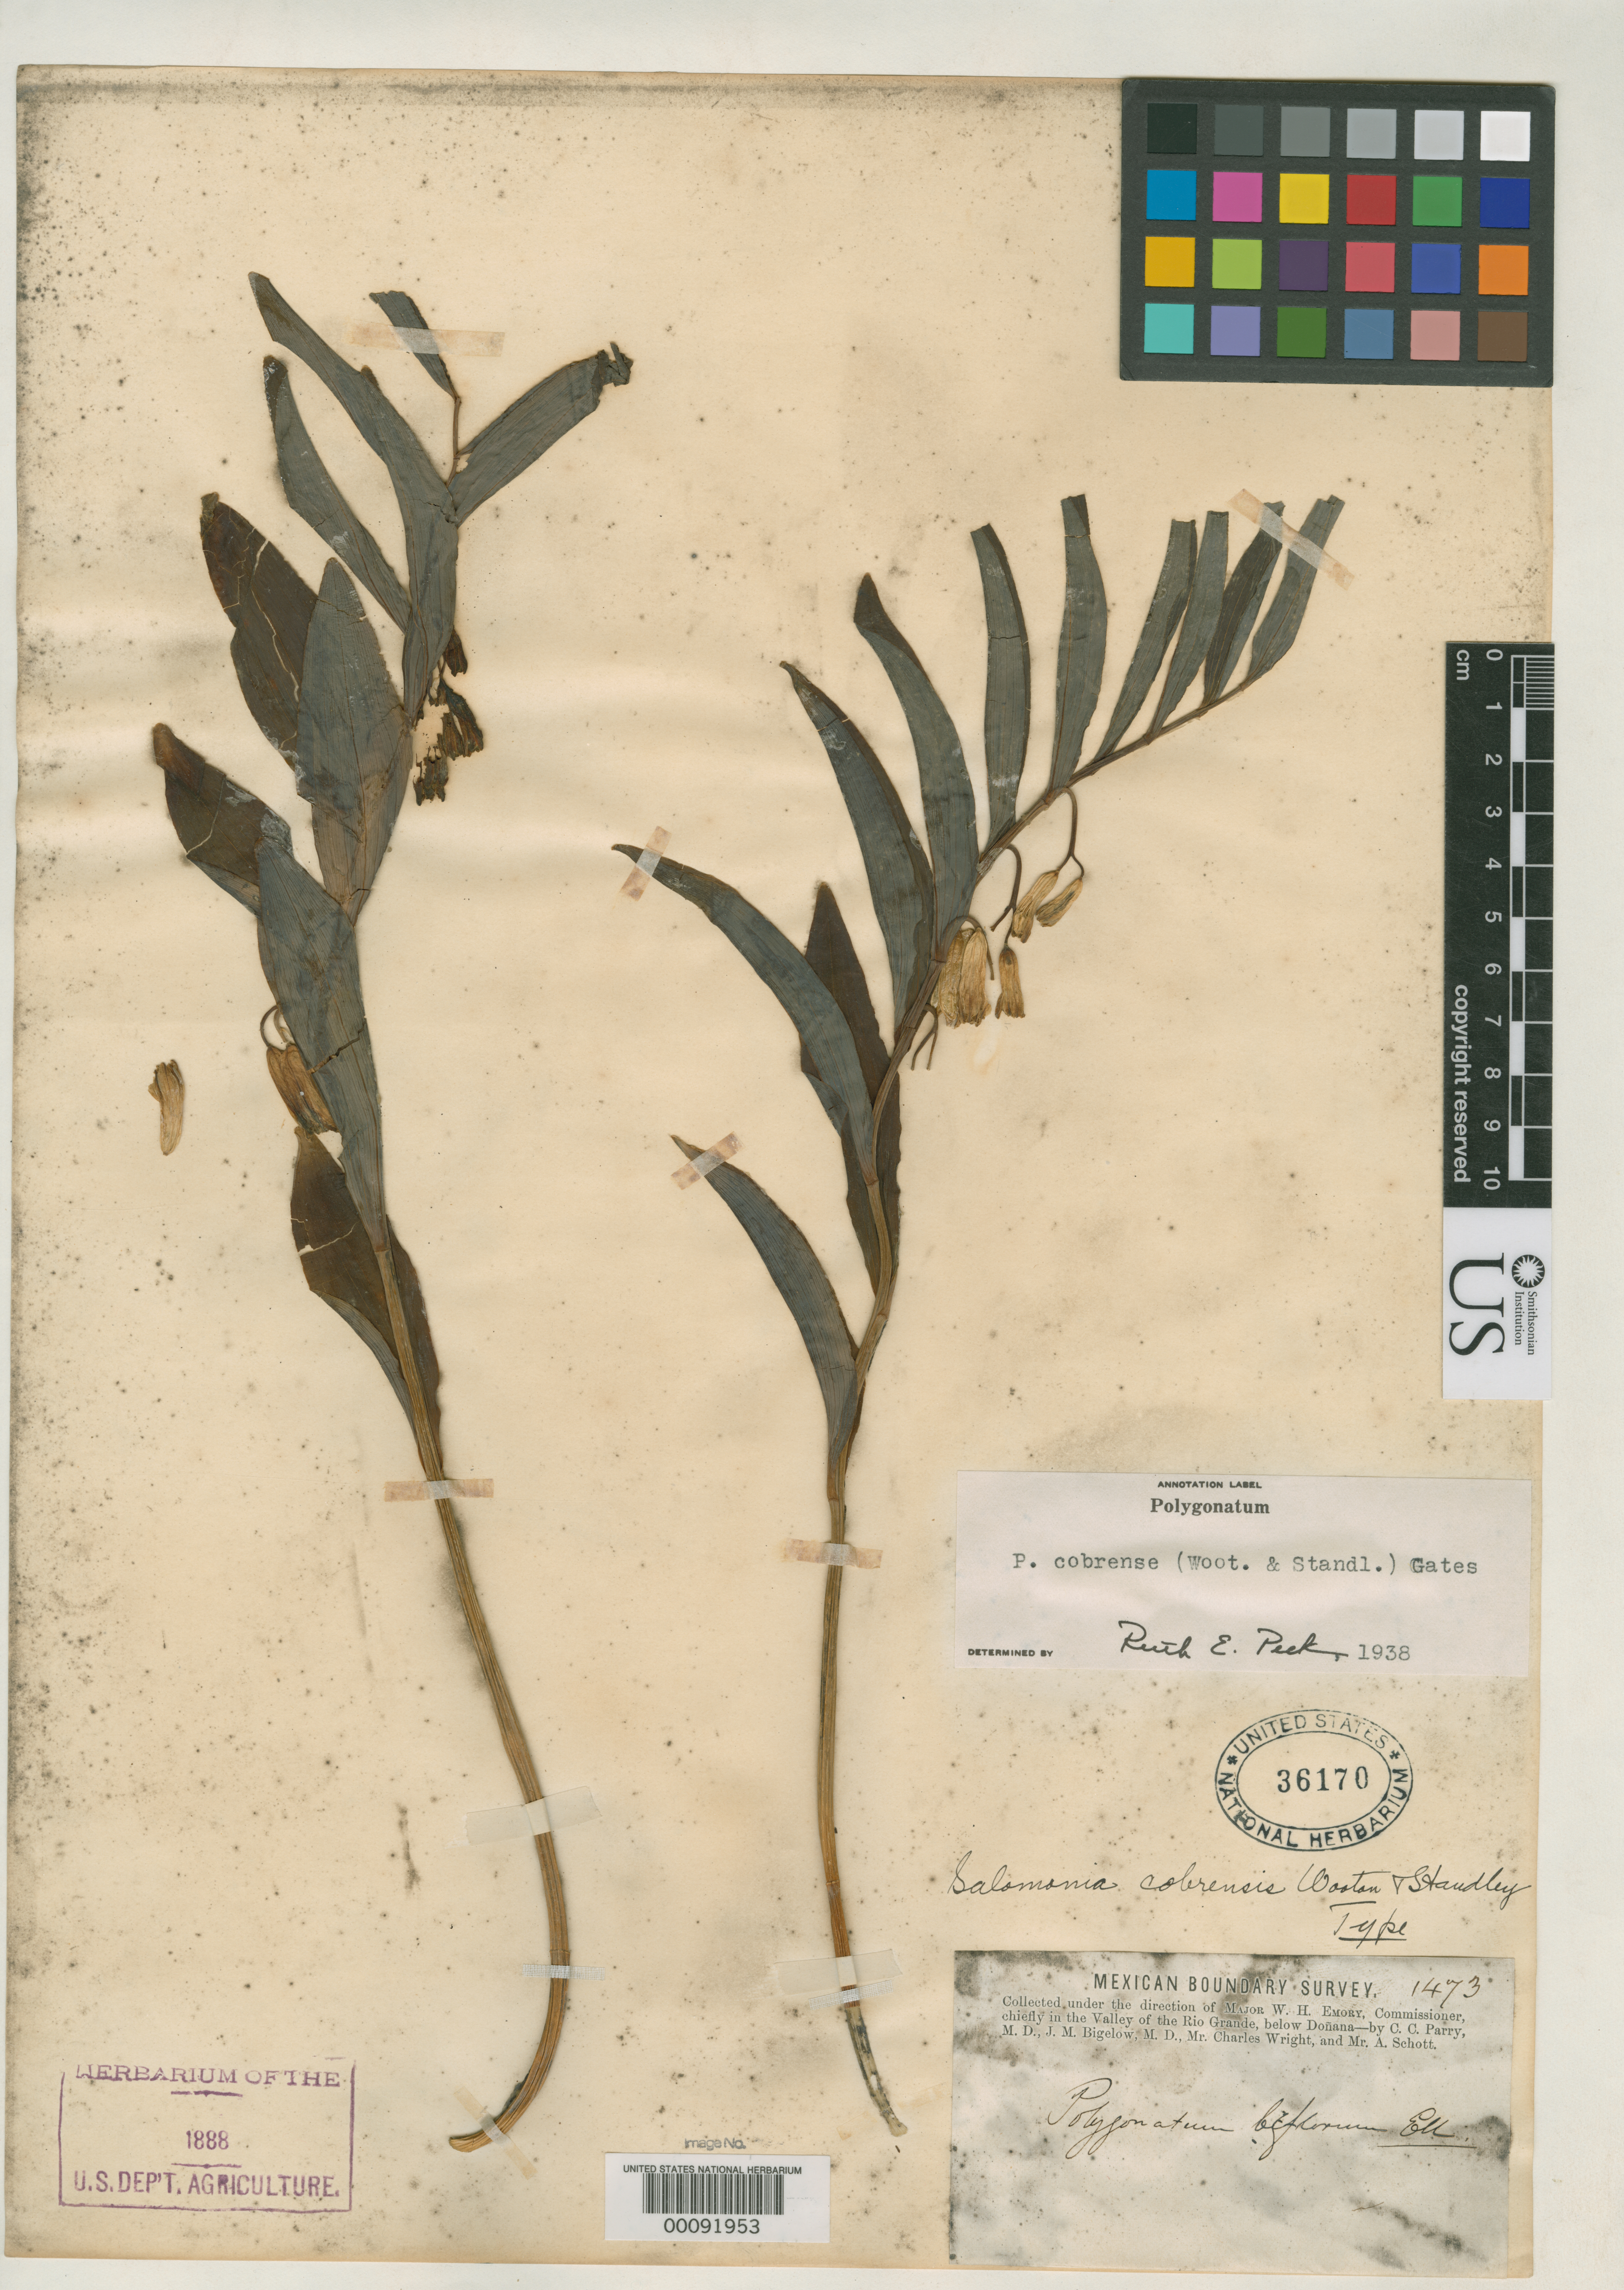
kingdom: Plantae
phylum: Tracheophyta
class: Liliopsida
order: Asparagales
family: Asparagaceae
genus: Salomonia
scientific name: Salomonia cobrensis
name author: Wooton & Standl.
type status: Holotype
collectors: J. M. Bigelow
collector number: Mex. Bound. Surv. 1473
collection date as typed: Jun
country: United States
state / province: New Mexico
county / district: Grant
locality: Santa Rita, Valley of the Rio Grande, below Donana.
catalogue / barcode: US 36170